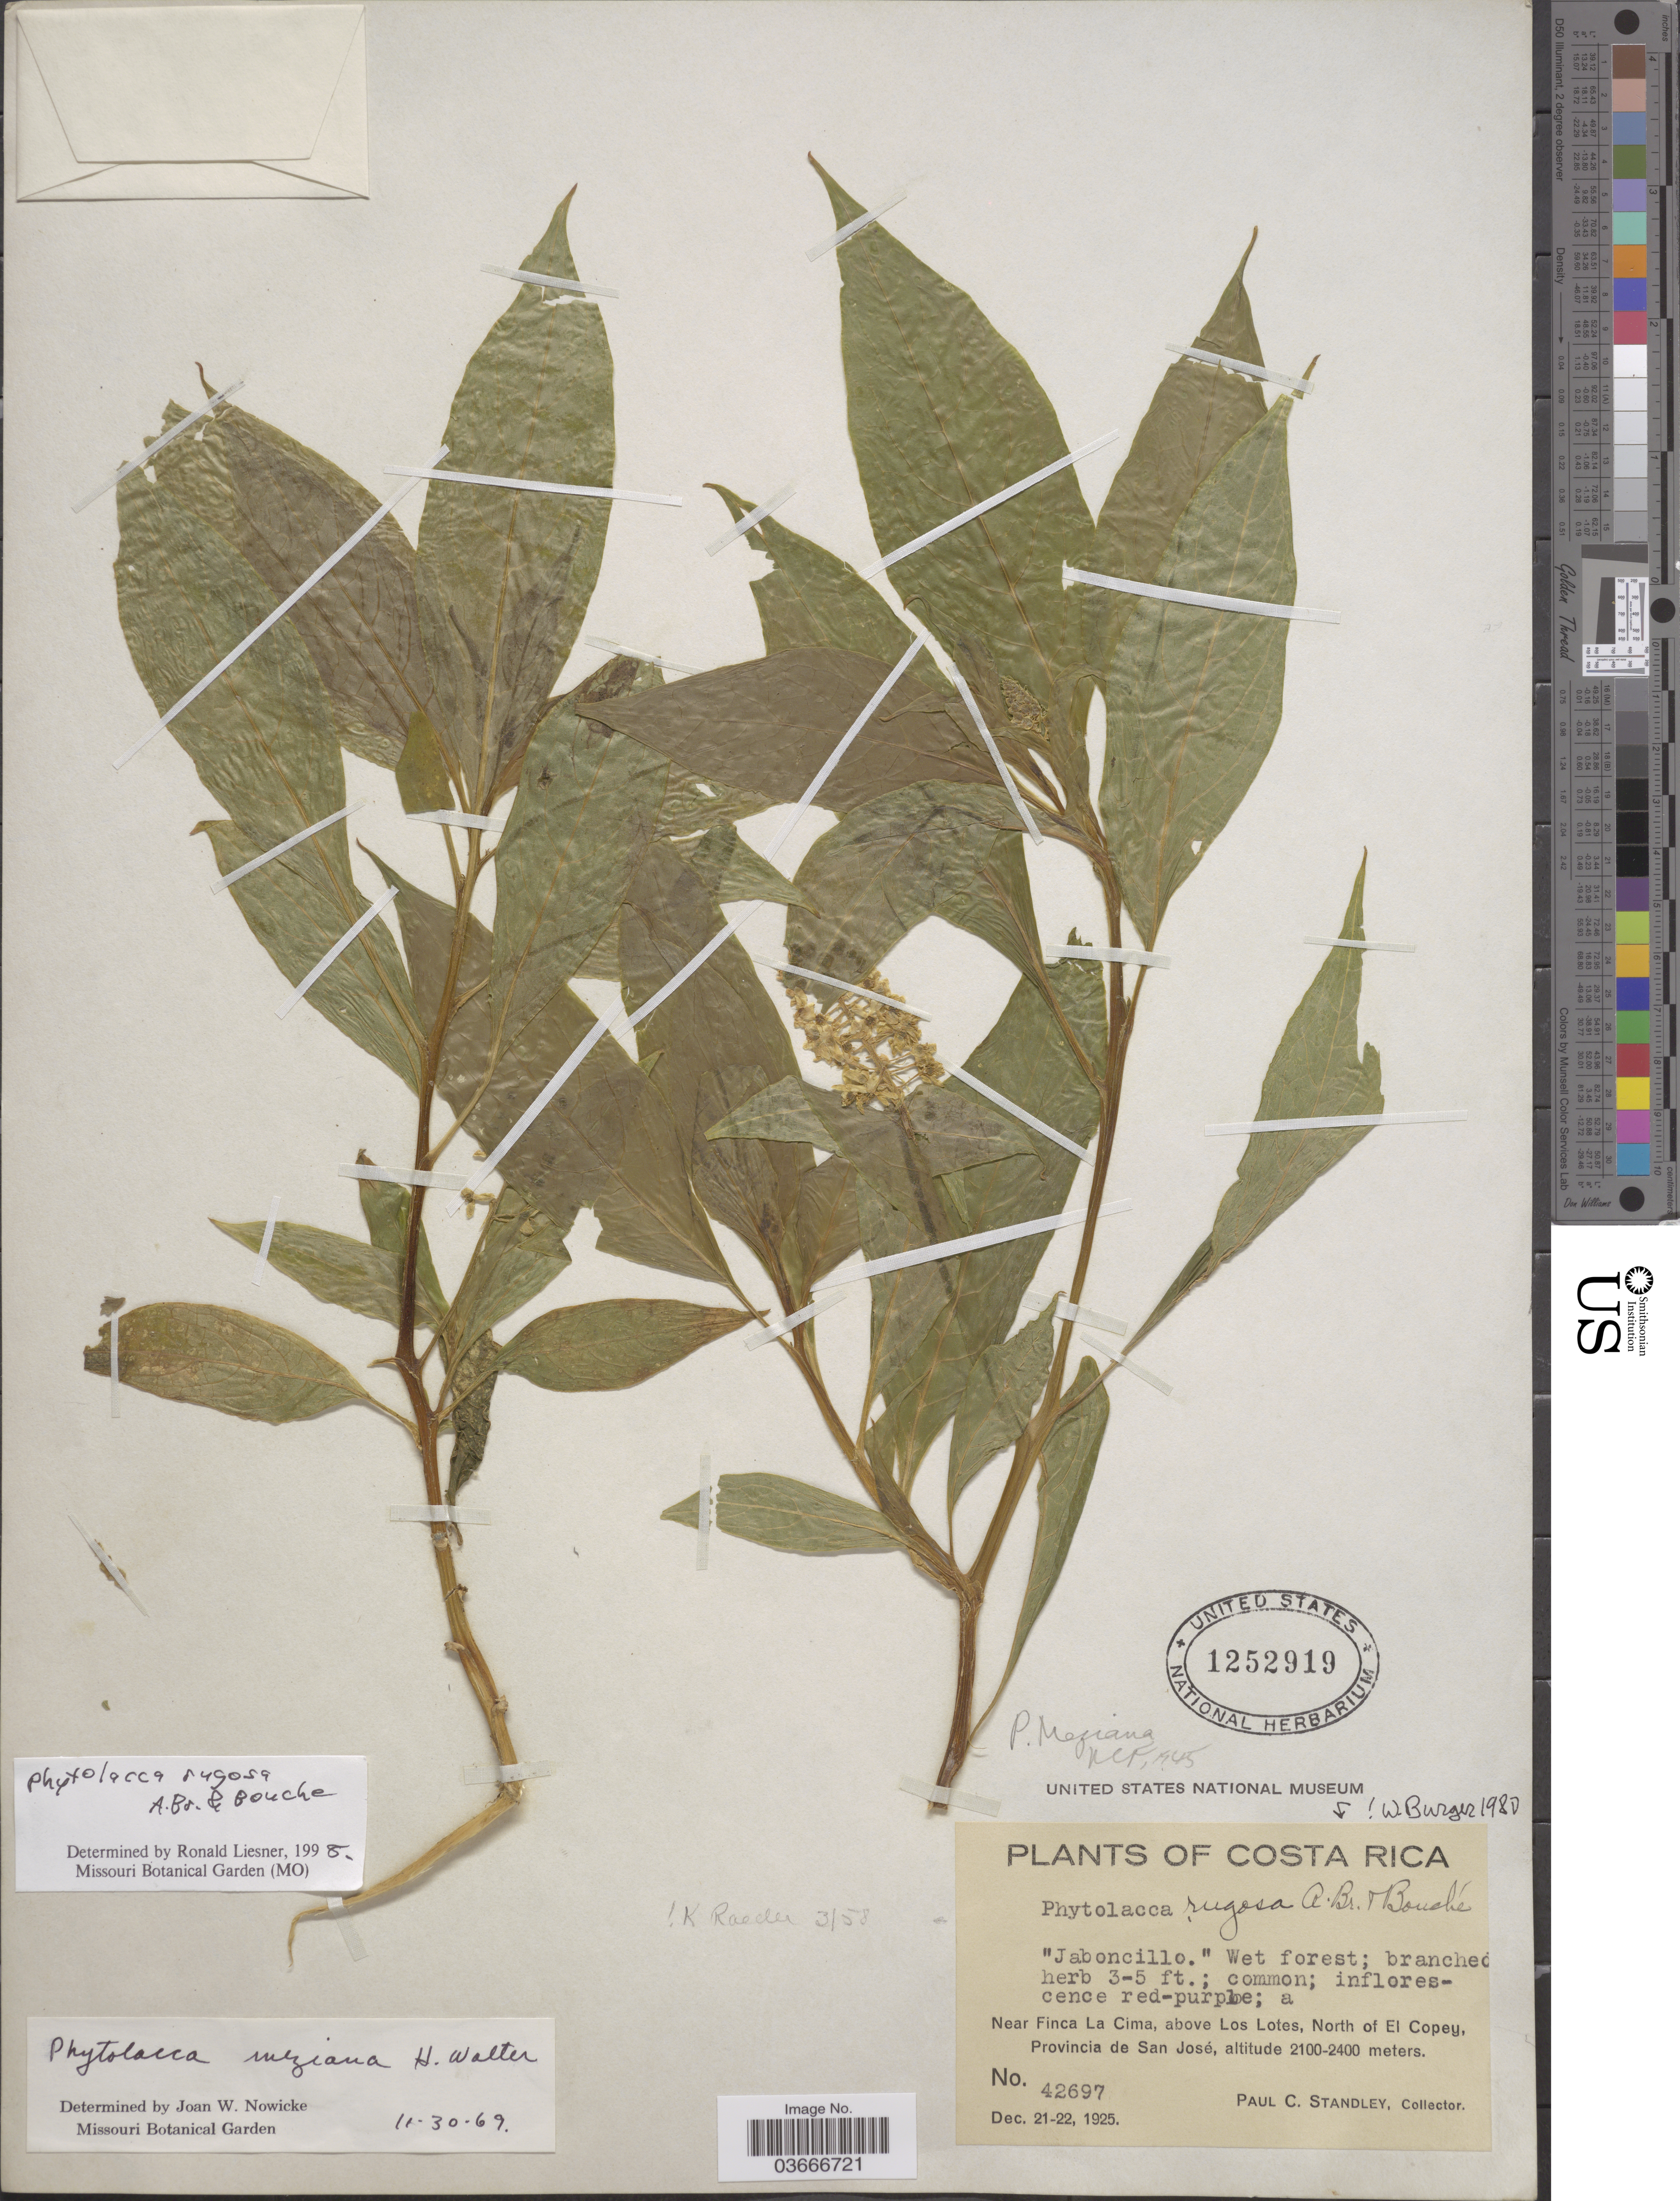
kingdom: Plantae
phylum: Tracheophyta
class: Magnoliopsida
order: Caryophyllales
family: Phytolaccaceae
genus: Phytolacca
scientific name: Phytolacca rugosa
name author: A. Braun & C.D. Bouché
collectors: P. C. Standley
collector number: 42697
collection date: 1925-12-21/1925-12-22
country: Costa Rica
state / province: San José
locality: Near Finca La Cima, above Los Lotes, North of El Copey.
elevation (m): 2100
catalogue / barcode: US 1252919